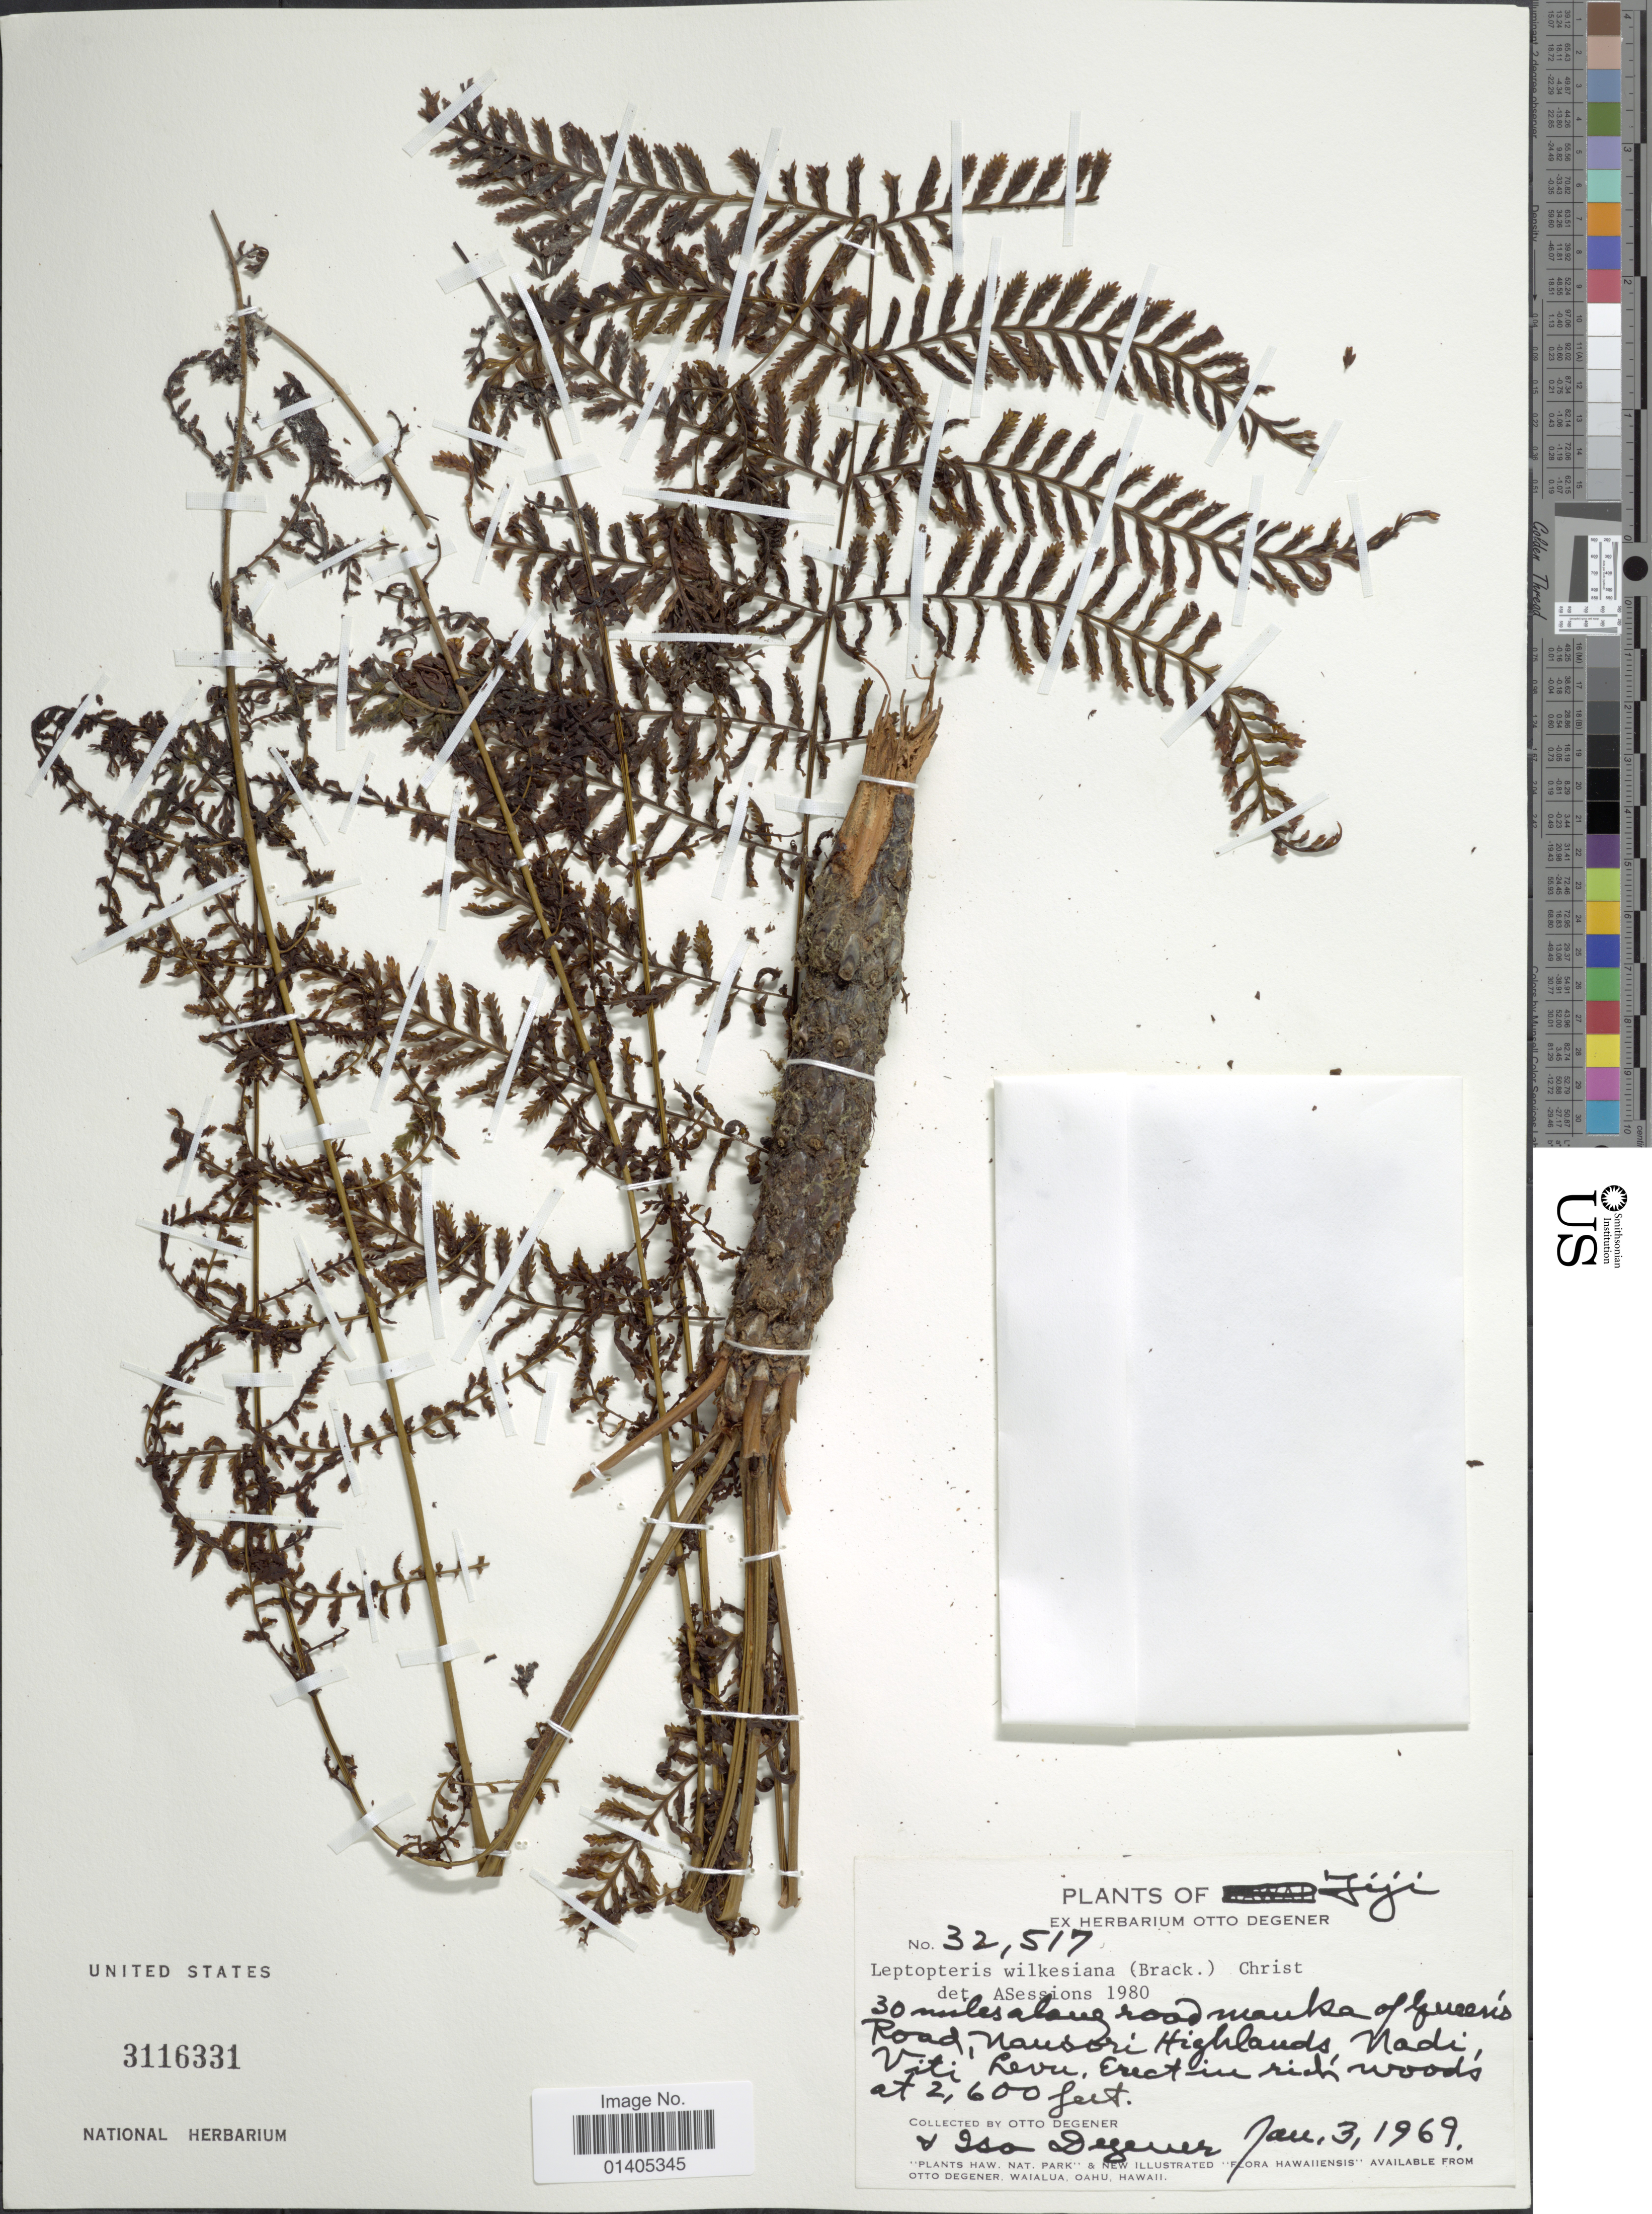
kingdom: Plantae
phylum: Tracheophyta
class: Polypodiopsida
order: Osmundales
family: Osmundaceae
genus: Leptopteris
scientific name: Leptopteris wilkesiana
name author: (Brack.) Christ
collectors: O. Degener & I. Degener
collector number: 32517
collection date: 1969-01-03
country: Fiji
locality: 30 miles along road mauka of Queens Road, nausori Highlands, nadi, Viti Levu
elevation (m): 792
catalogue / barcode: US 3116331